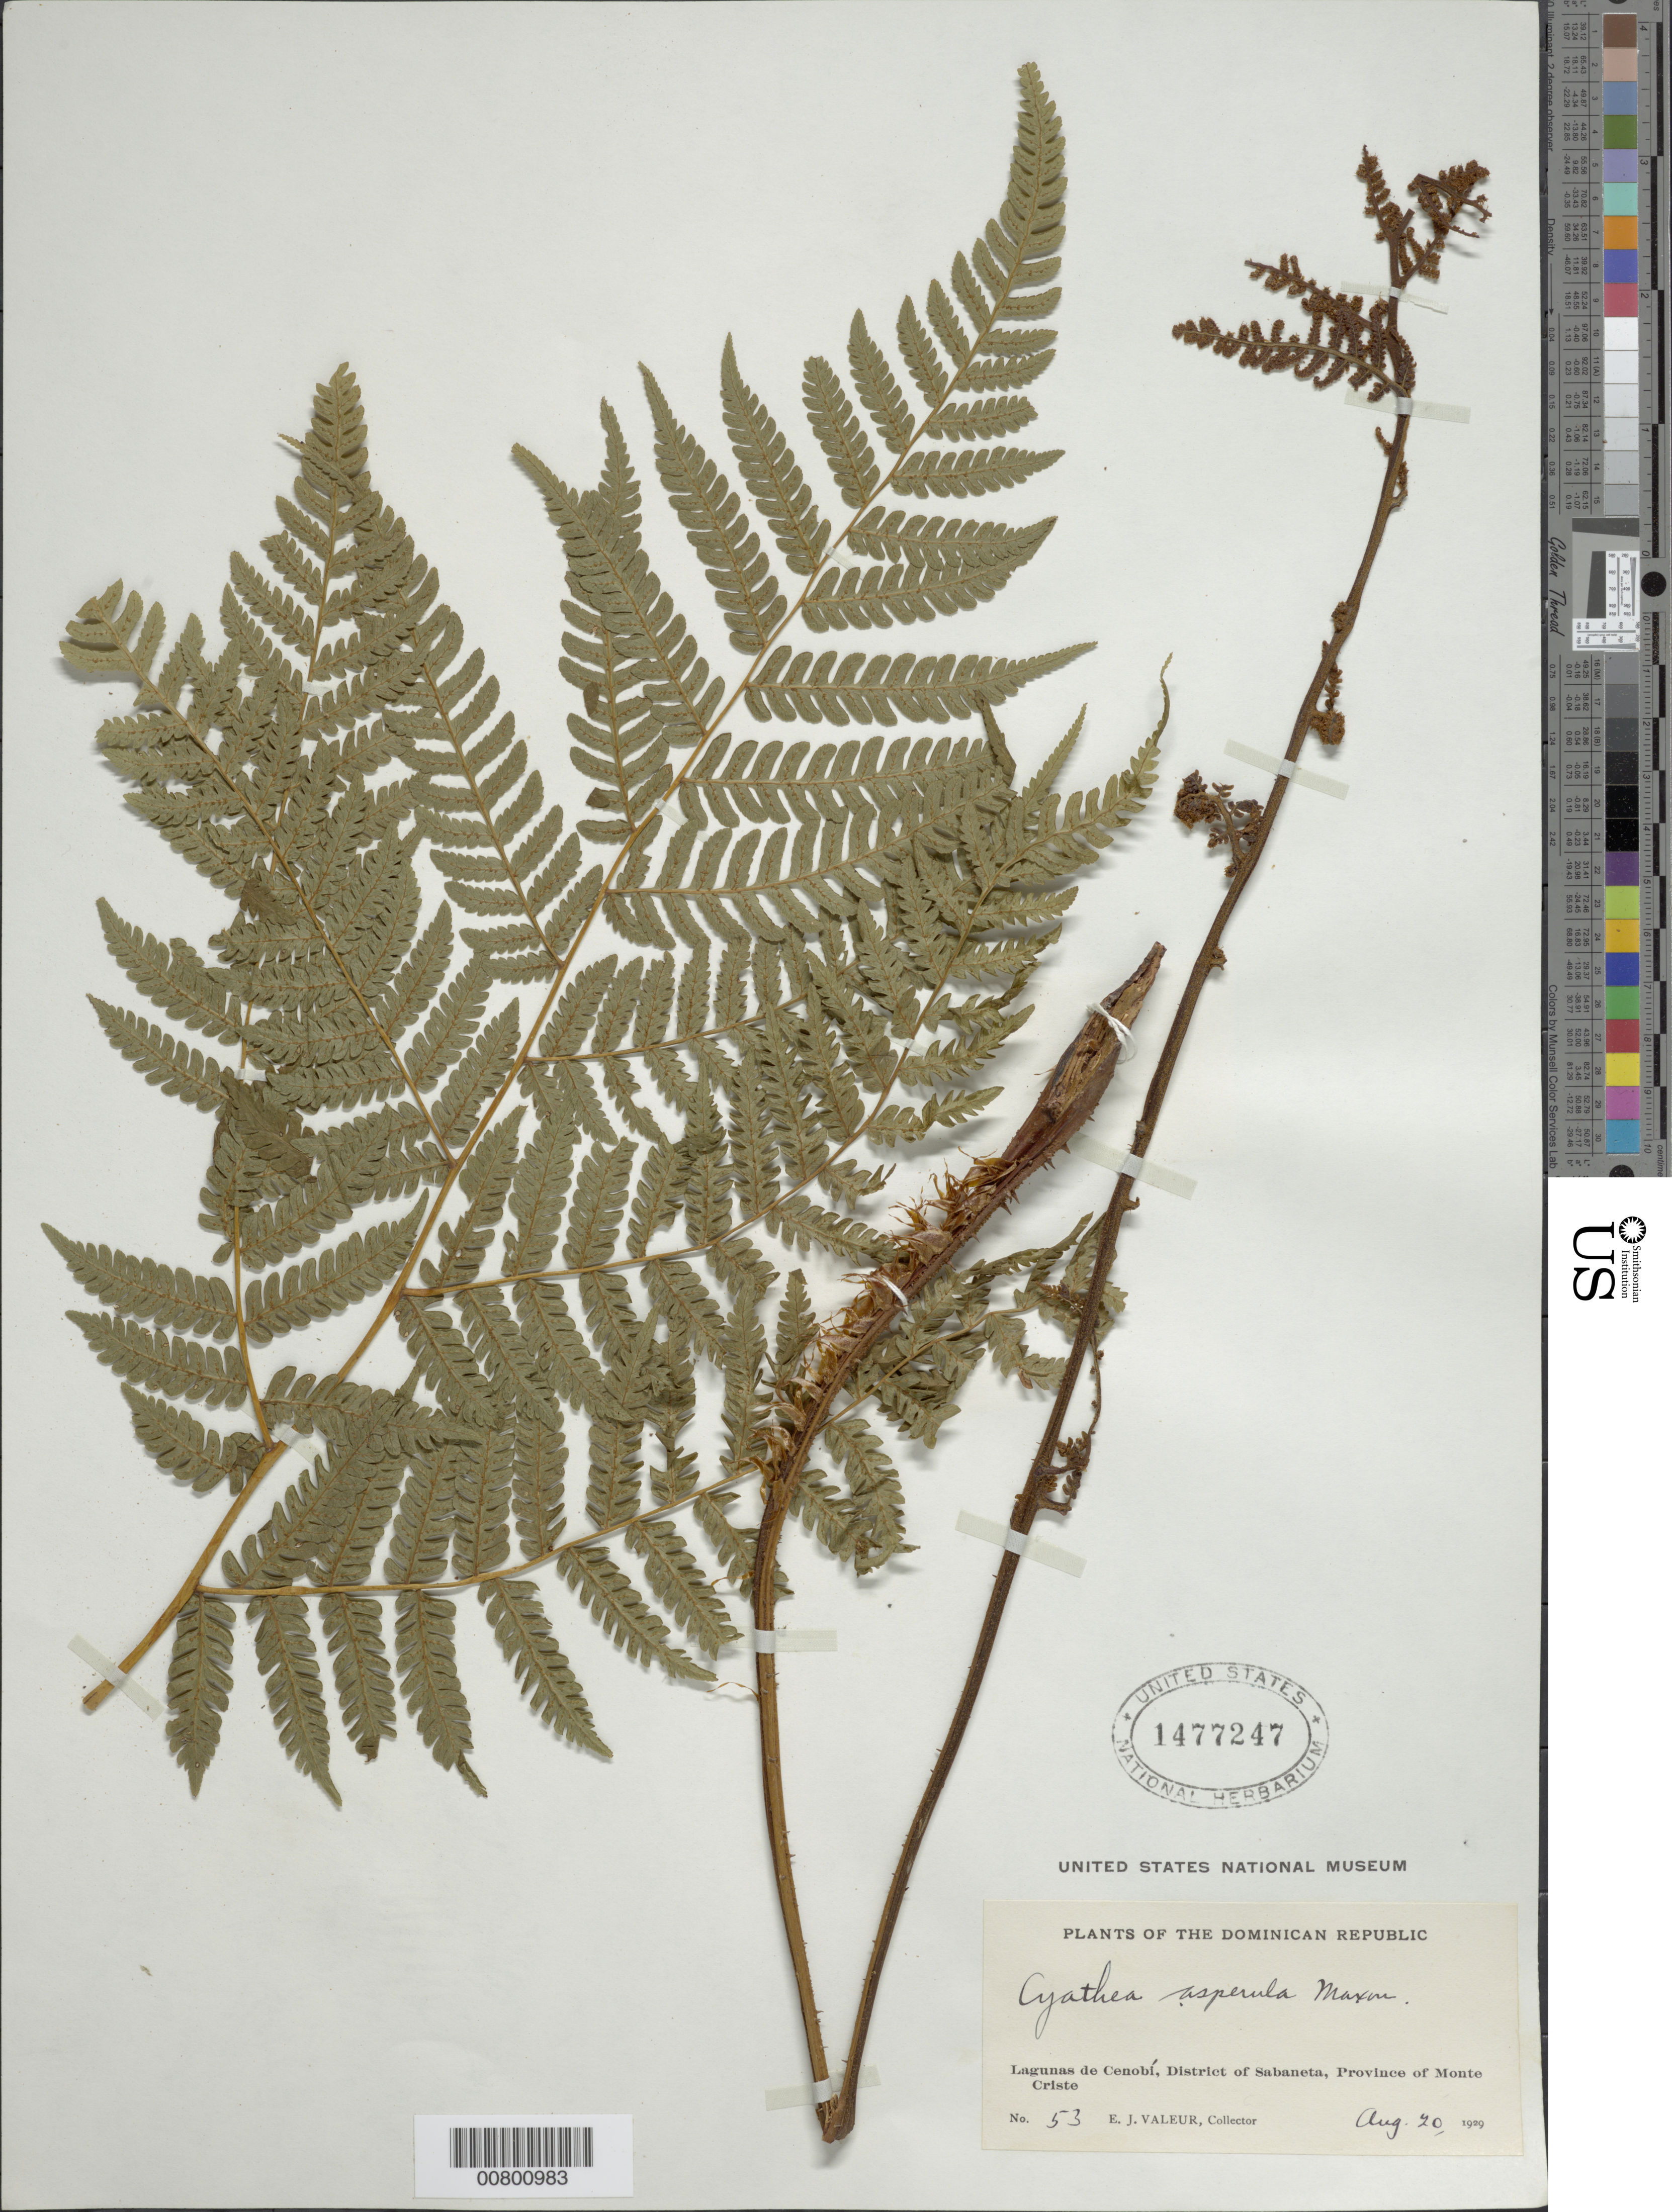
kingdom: Plantae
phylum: Tracheophyta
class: Polypodiopsida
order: Cyatheales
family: Cyatheaceae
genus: Cyathea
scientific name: Cyathea furfuracea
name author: Christ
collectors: E. Valeur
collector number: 53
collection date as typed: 20 Aug 1929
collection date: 1929-08-20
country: Dominican Republic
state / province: Monte Cristi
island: Hispaniola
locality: Dist. Sabaneta, Lagunas de Cenobí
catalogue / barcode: US 1477247